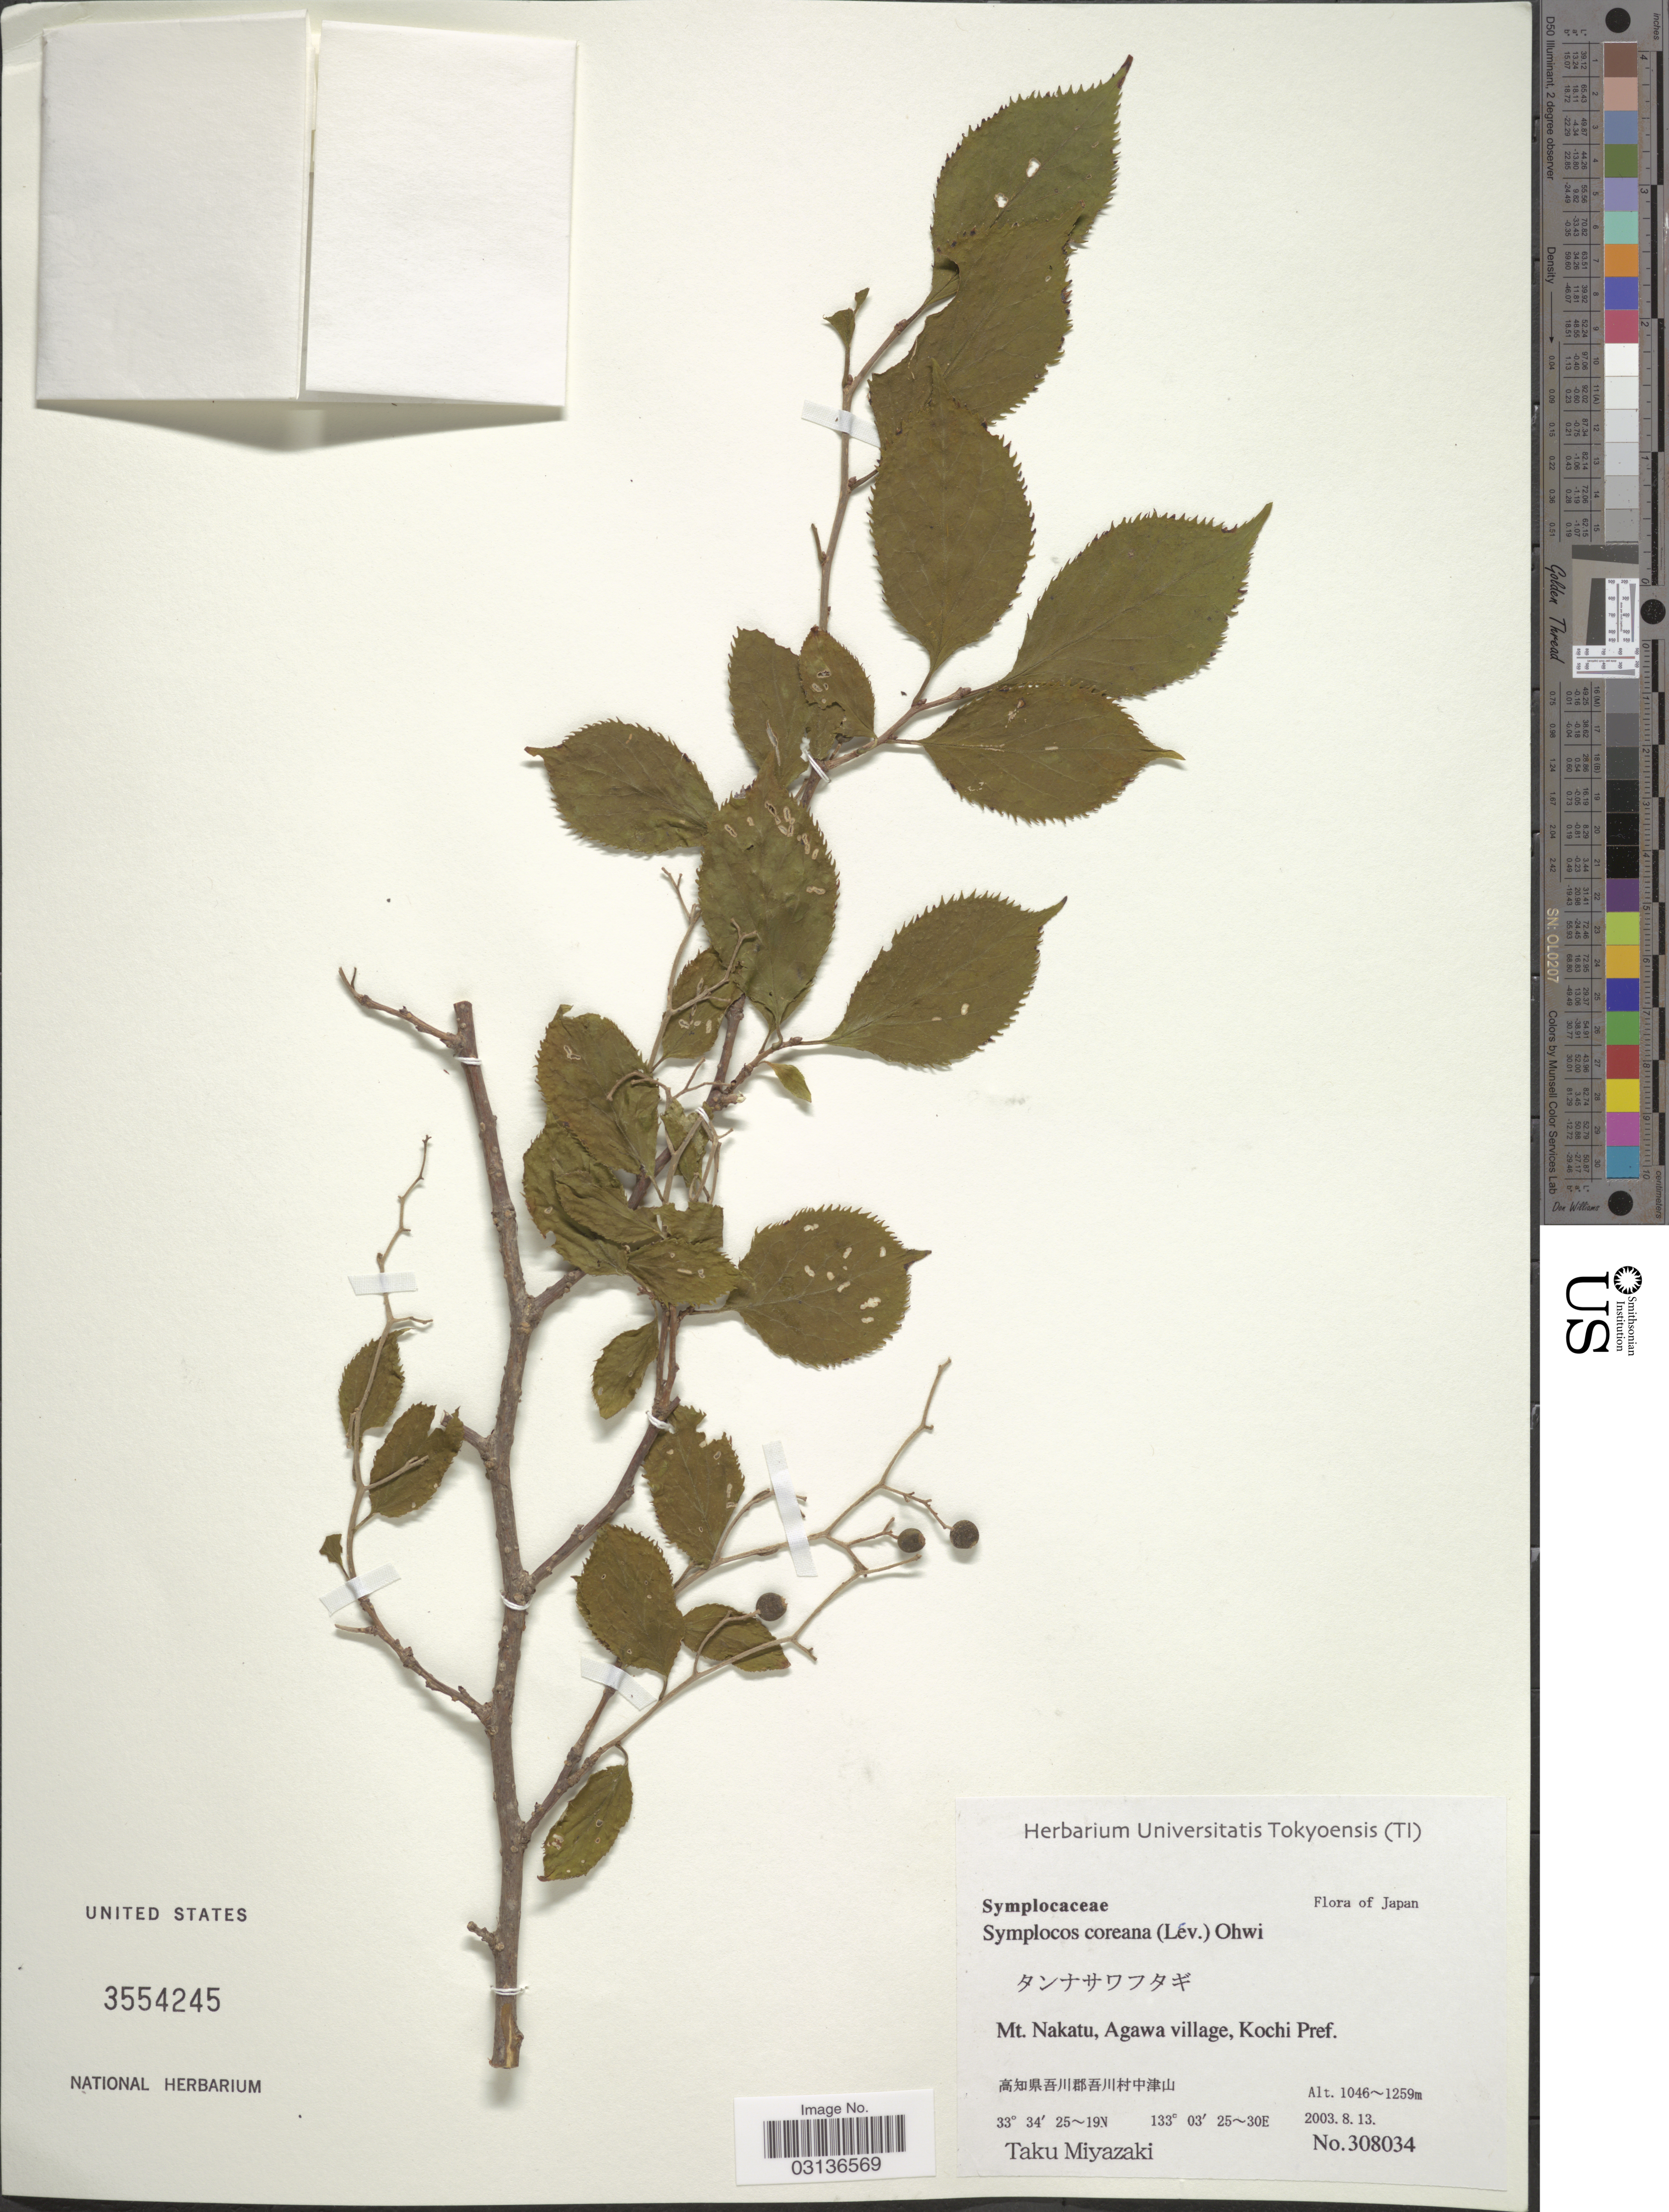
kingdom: Plantae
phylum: Tracheophyta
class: Magnoliopsida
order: Ericales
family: Symplocaceae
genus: Symplocos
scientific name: Symplocos coreana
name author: (H. Lév.) Ohwi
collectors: T. Miyazaki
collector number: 308034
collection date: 2003-08-13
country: Japan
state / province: Koti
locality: Mt. Nakatu, Agawa village, Kochi Pref.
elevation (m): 1046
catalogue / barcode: US 3554245